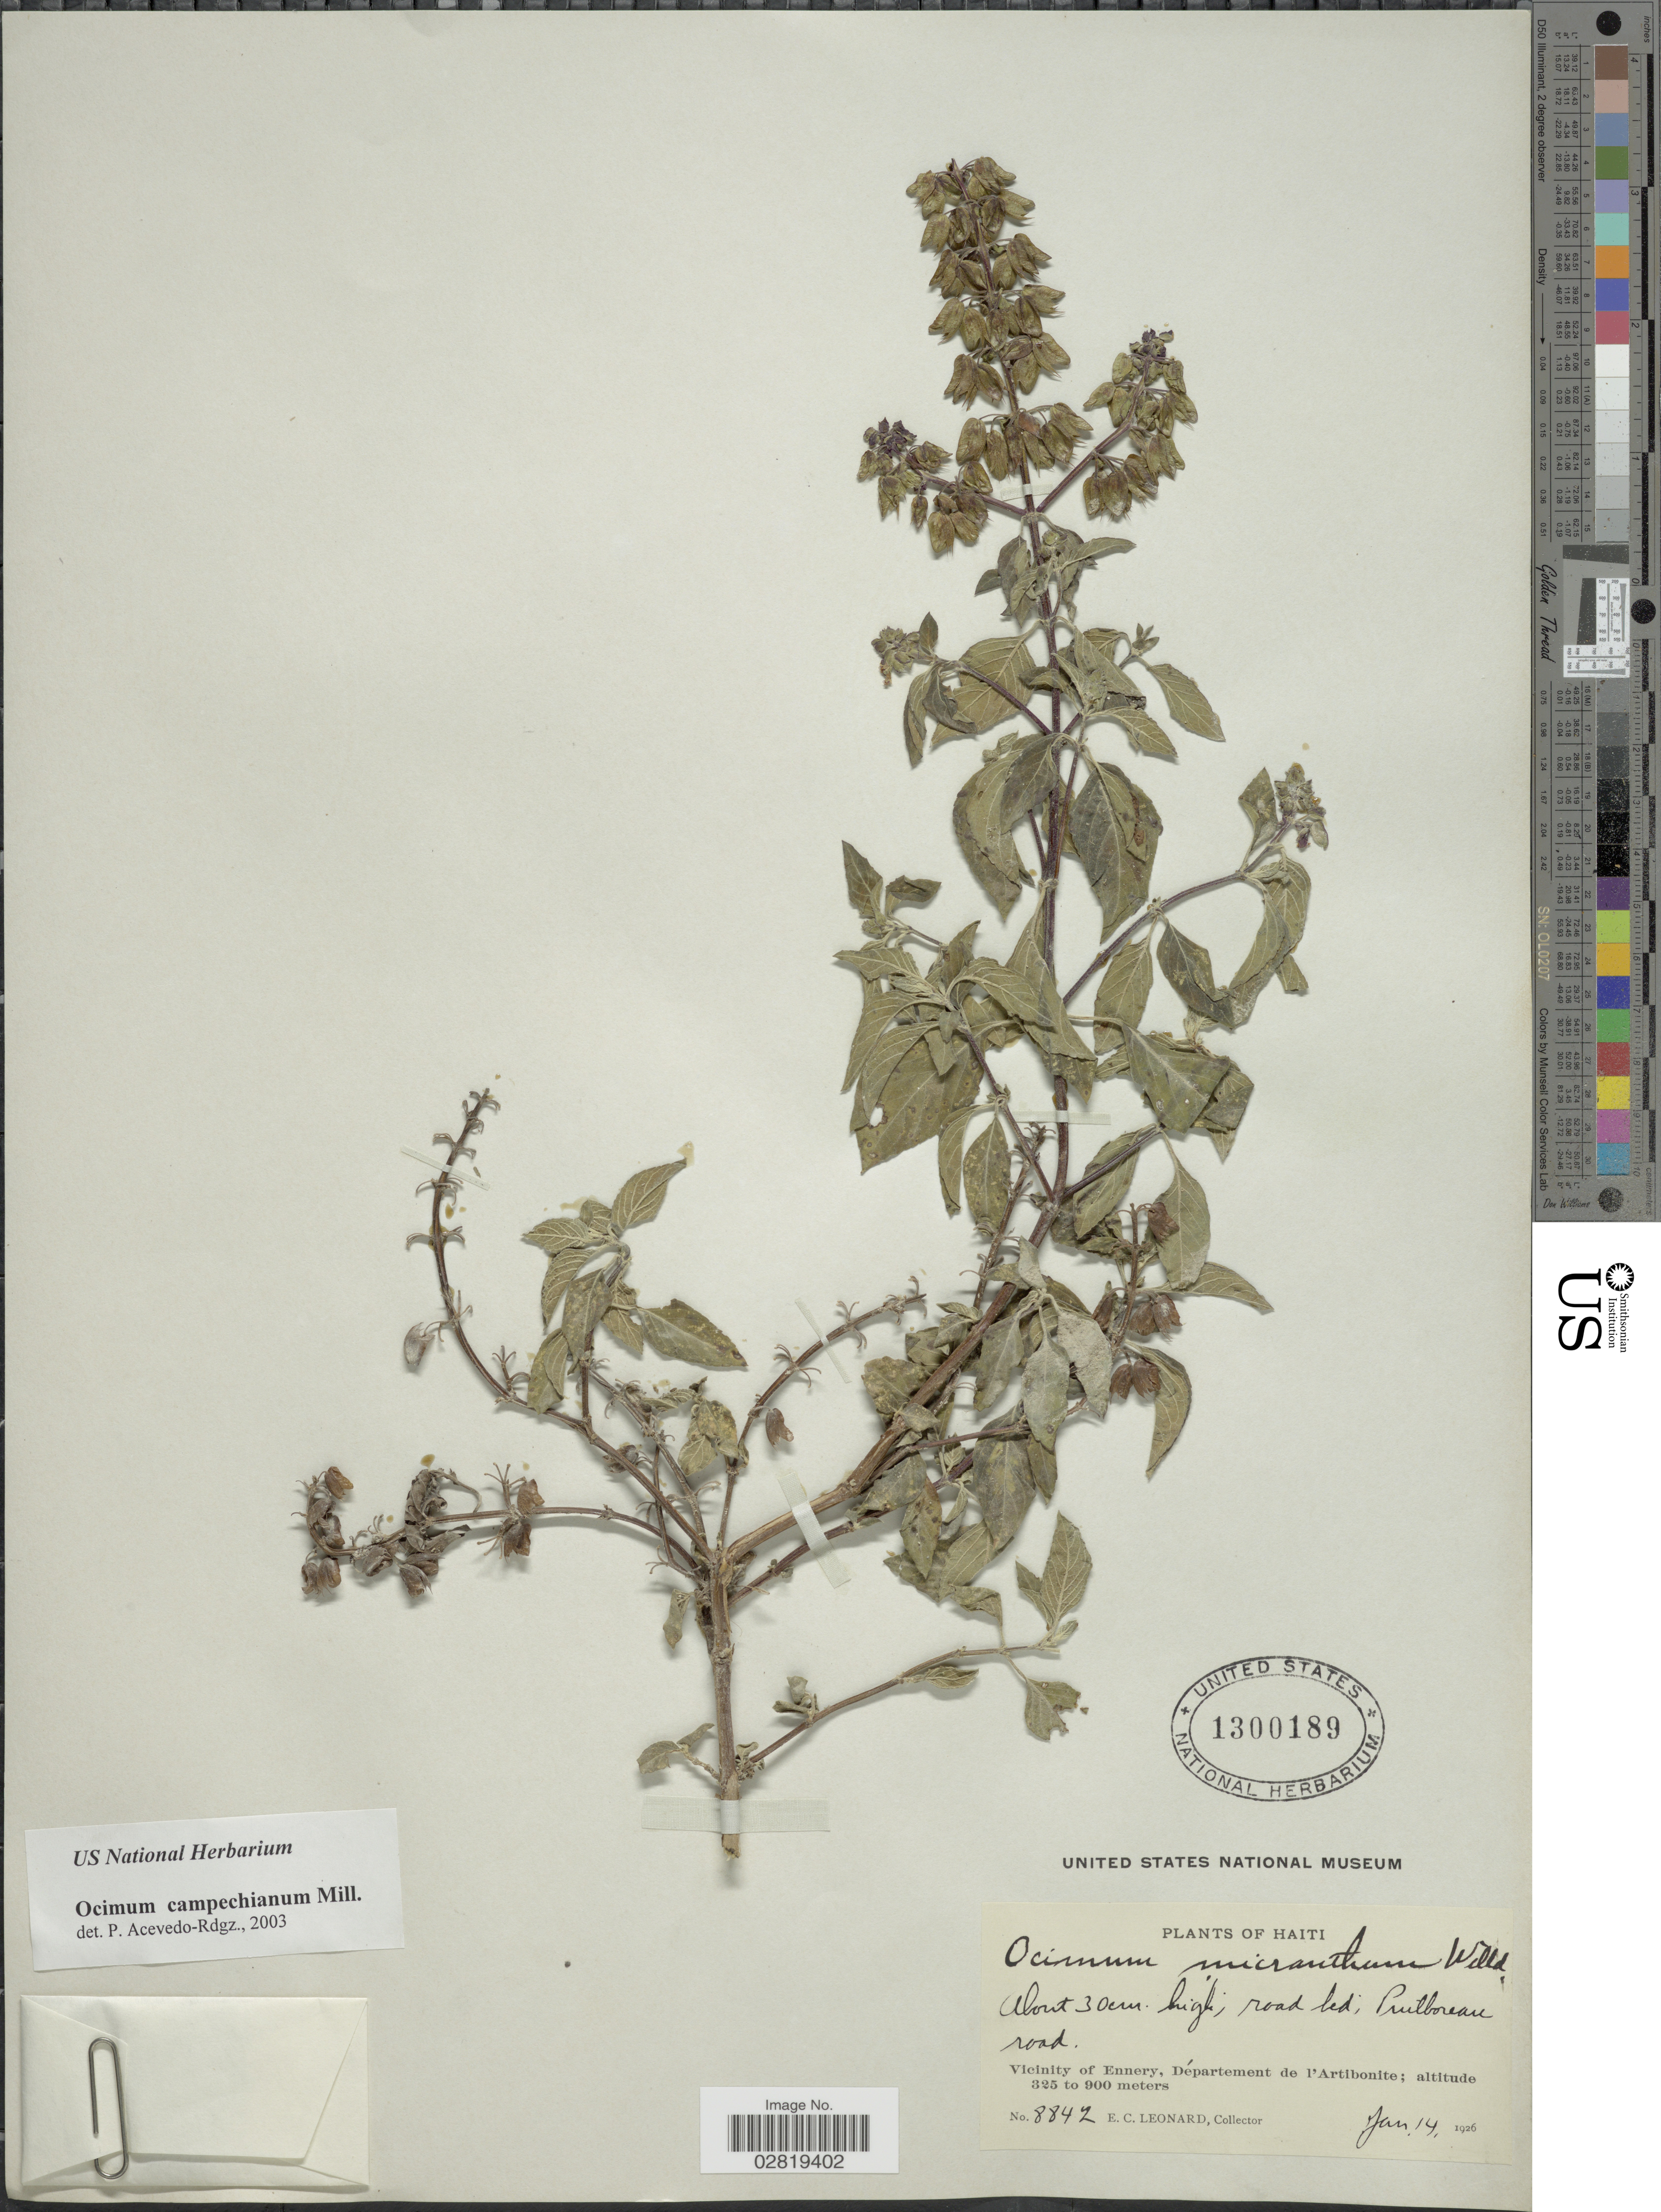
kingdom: Plantae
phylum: Tracheophyta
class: Magnoliopsida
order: Lamiales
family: Lamiaceae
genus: Ocimum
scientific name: Ocimum campechianum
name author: Mill.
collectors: E. C. Leonard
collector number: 8842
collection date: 1926-01-14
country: Haiti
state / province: Artibonite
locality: Prutboreau [interpreted] road, Vicinity of Ennery, Département de l'Artibonite.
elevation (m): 325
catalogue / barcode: US 1300189